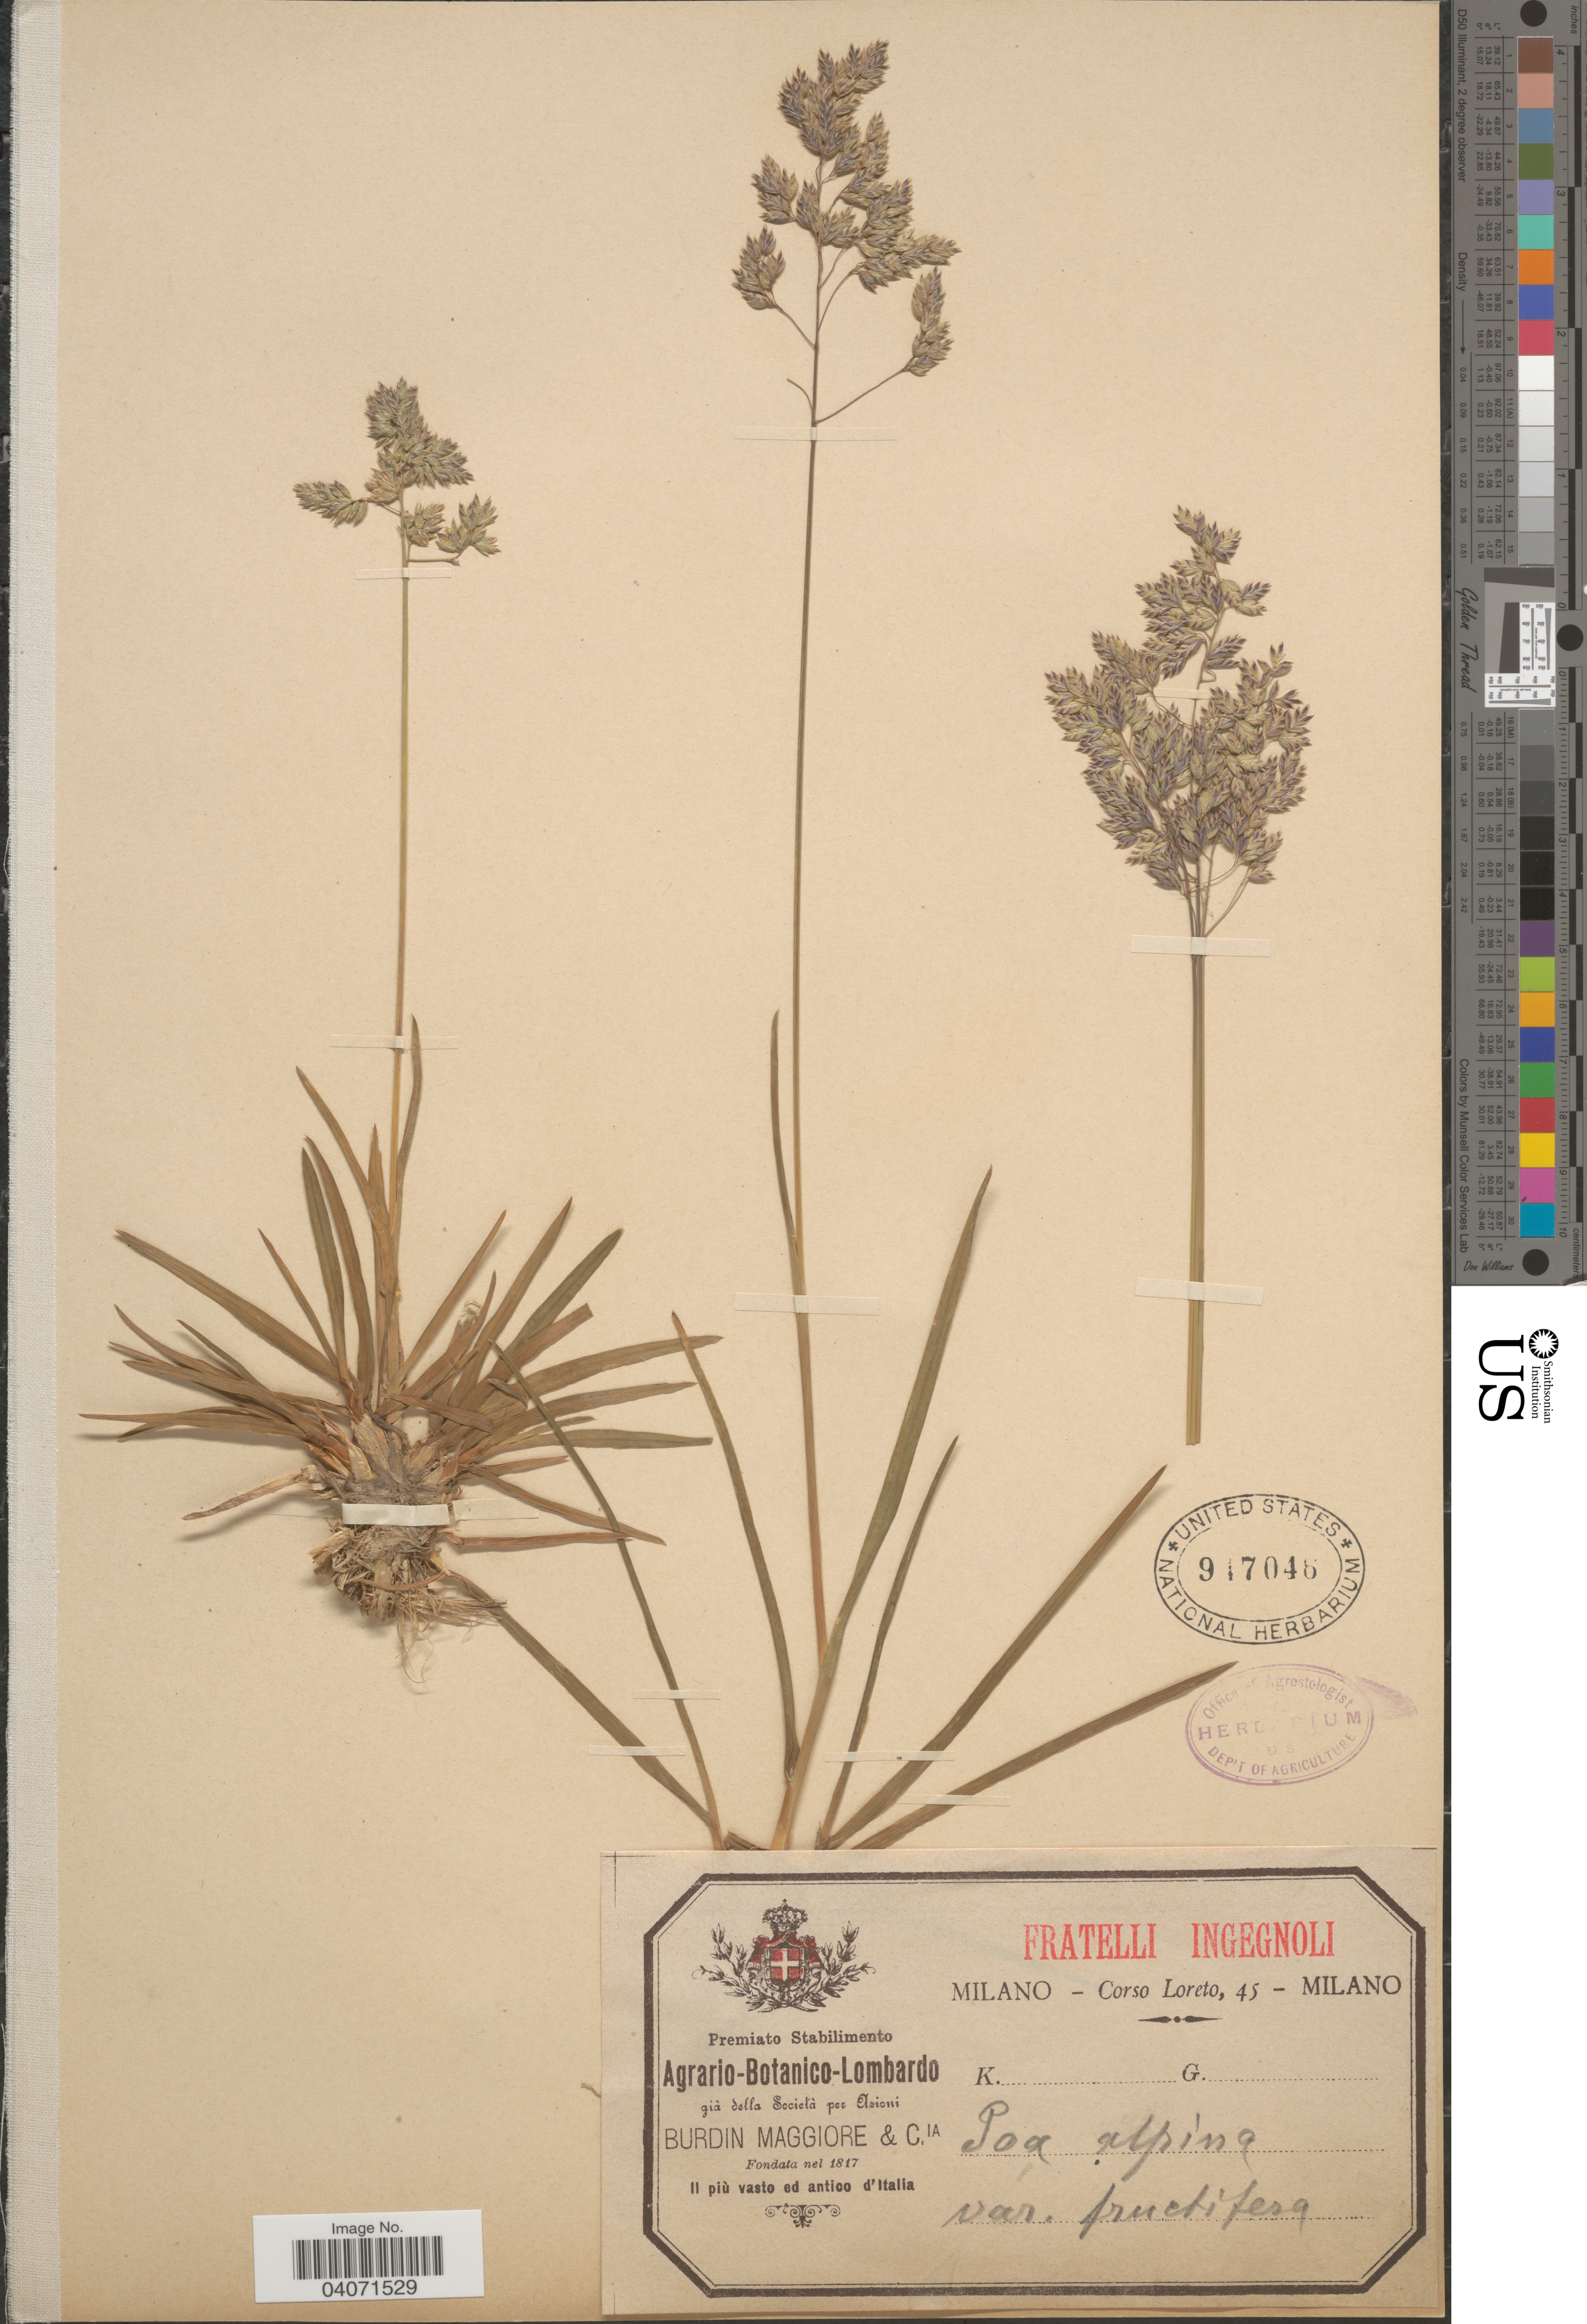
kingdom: Plantae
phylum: Tracheophyta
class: Liliopsida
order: Poales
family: Poaceae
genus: Poa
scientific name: Poa alpina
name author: L.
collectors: Loreto, C.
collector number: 45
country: Italy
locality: Il più vasto ed antico d'Italia.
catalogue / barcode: US 947046